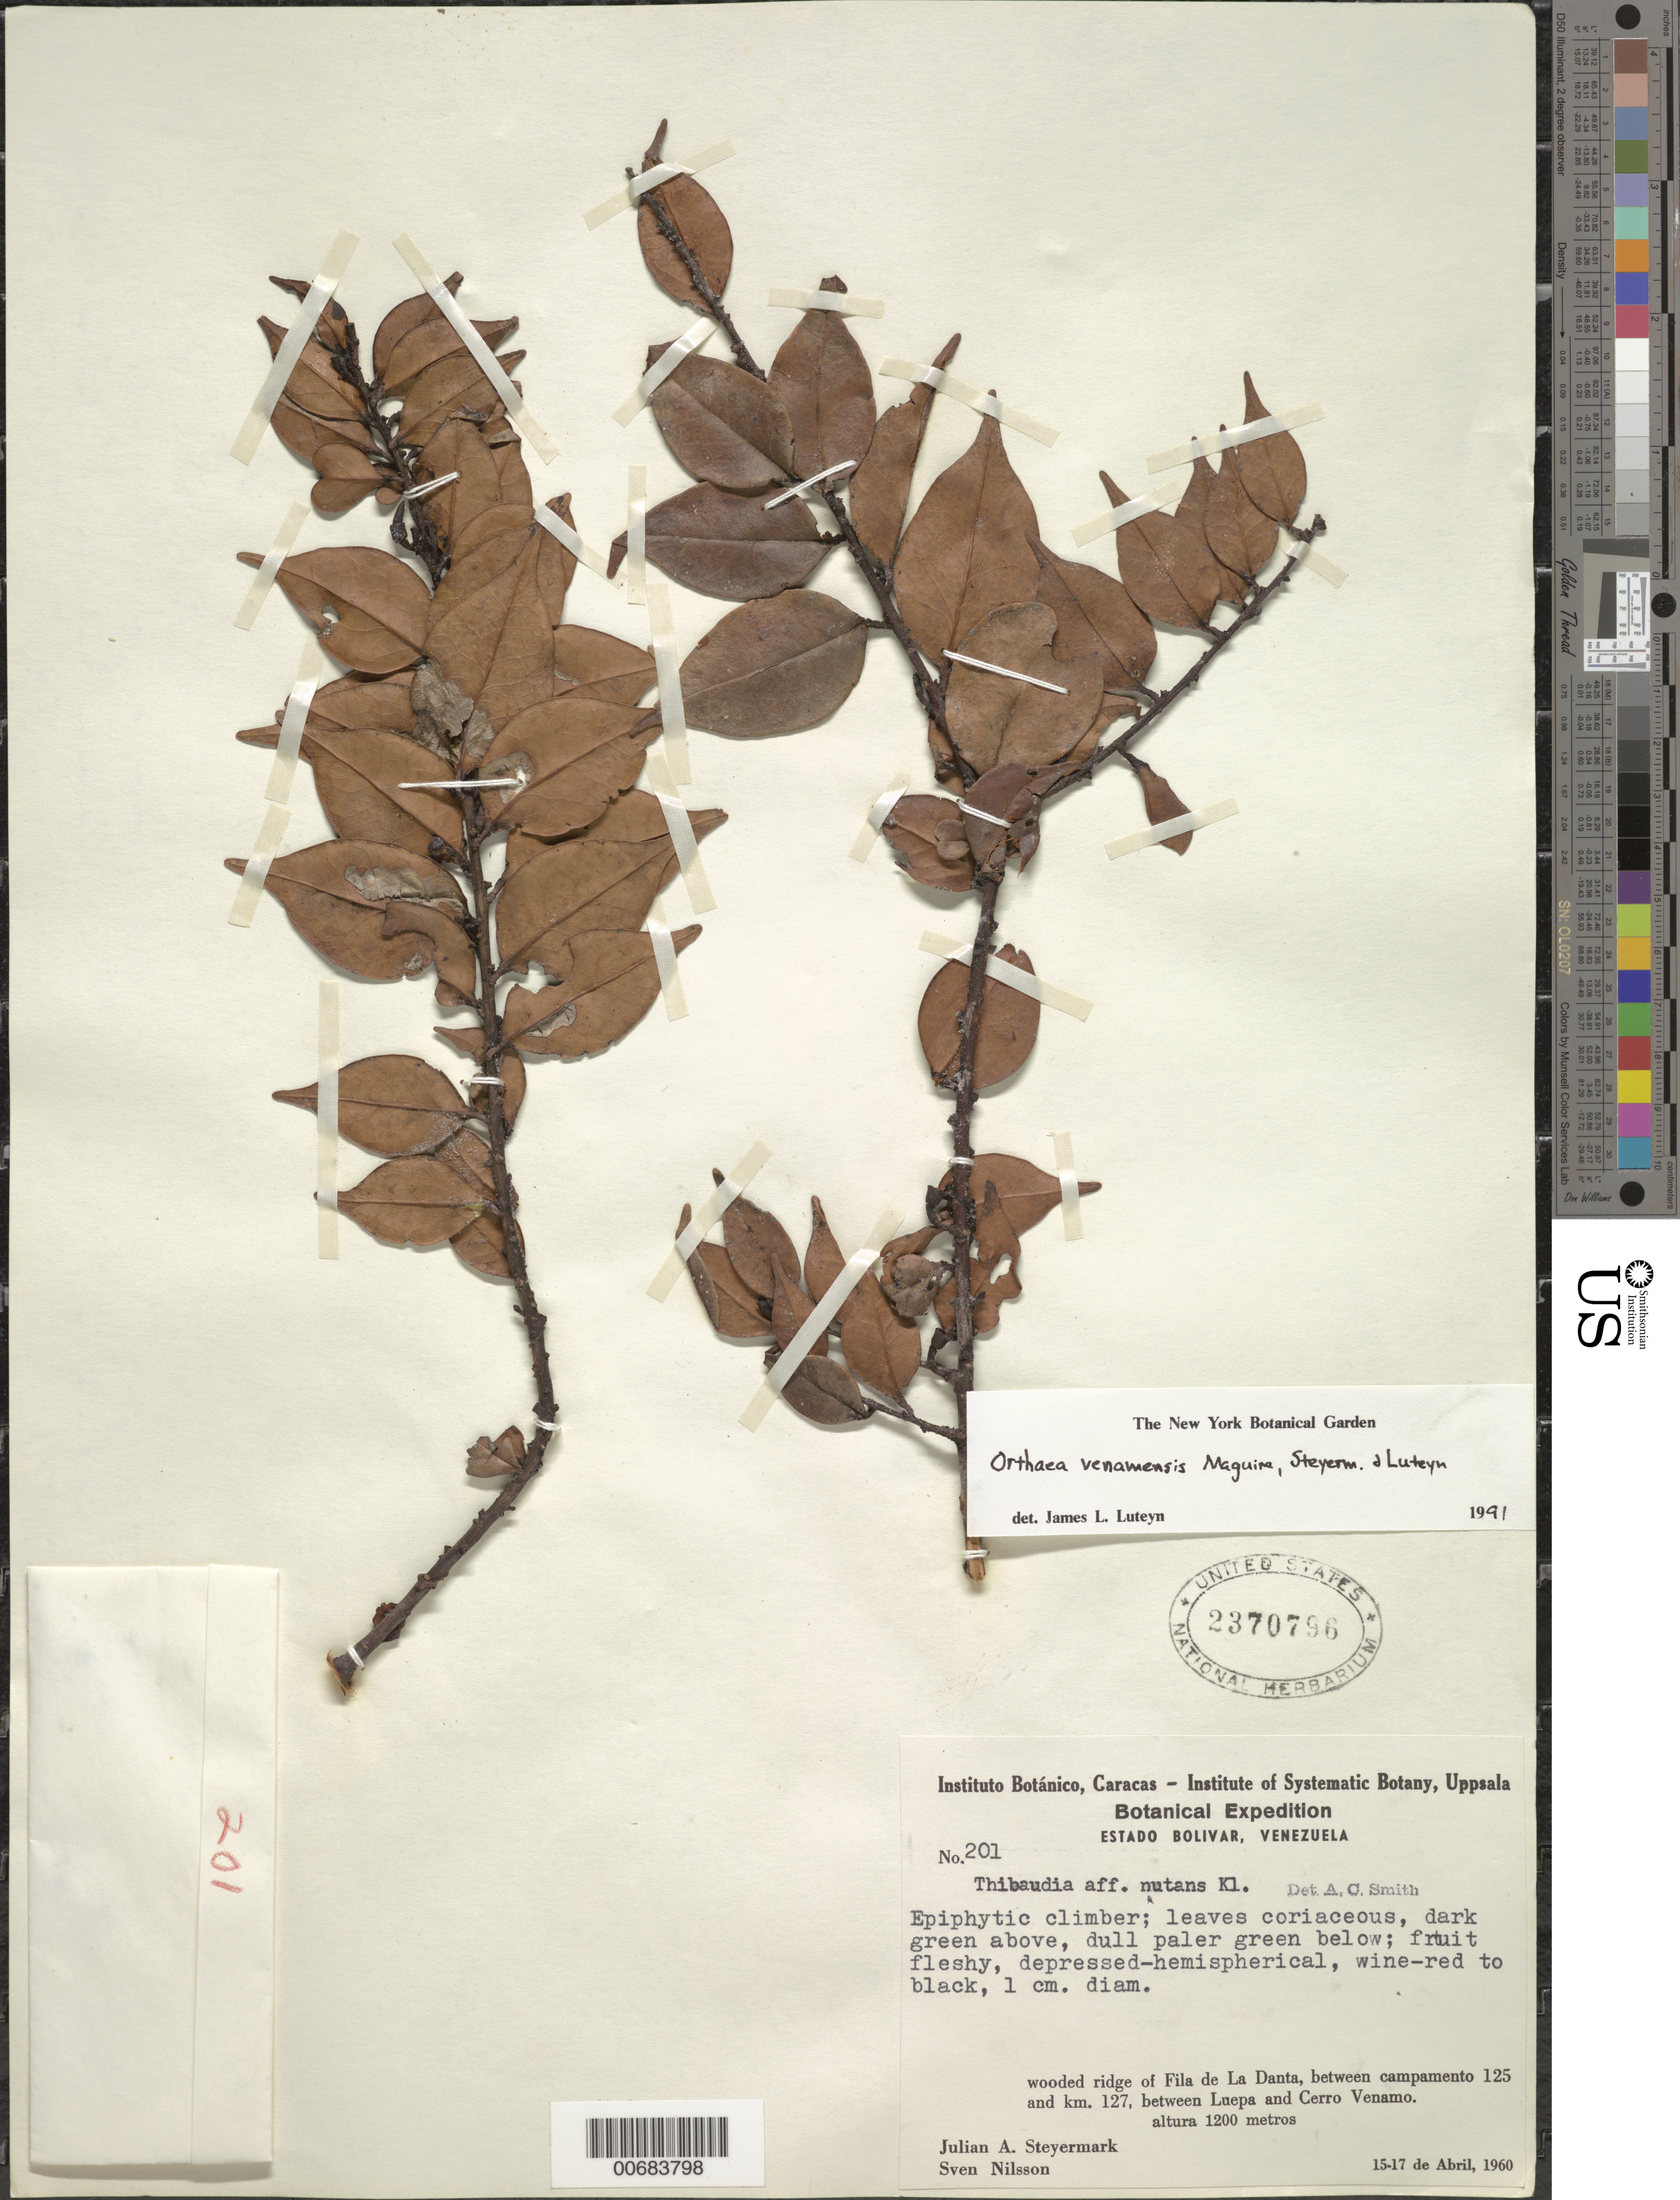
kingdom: Plantae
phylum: Tracheophyta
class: Magnoliopsida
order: Ericales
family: Ericaceae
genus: Orthaea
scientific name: Orthaea venamensis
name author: Maguire et al.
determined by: Luteyn, J. L.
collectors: J. Steyermark & S. Nilsson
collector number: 60 201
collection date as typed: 15-Apr-60 to 17-Apr-60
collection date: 1960-04-15/1960-04-17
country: Venezuela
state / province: Bolívar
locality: Fila La Danta, following the provisional carretera between campamento 125 and km 127, between Luepa and cerro Venamo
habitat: Wooded ridge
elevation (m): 1200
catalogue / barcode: US 2370796